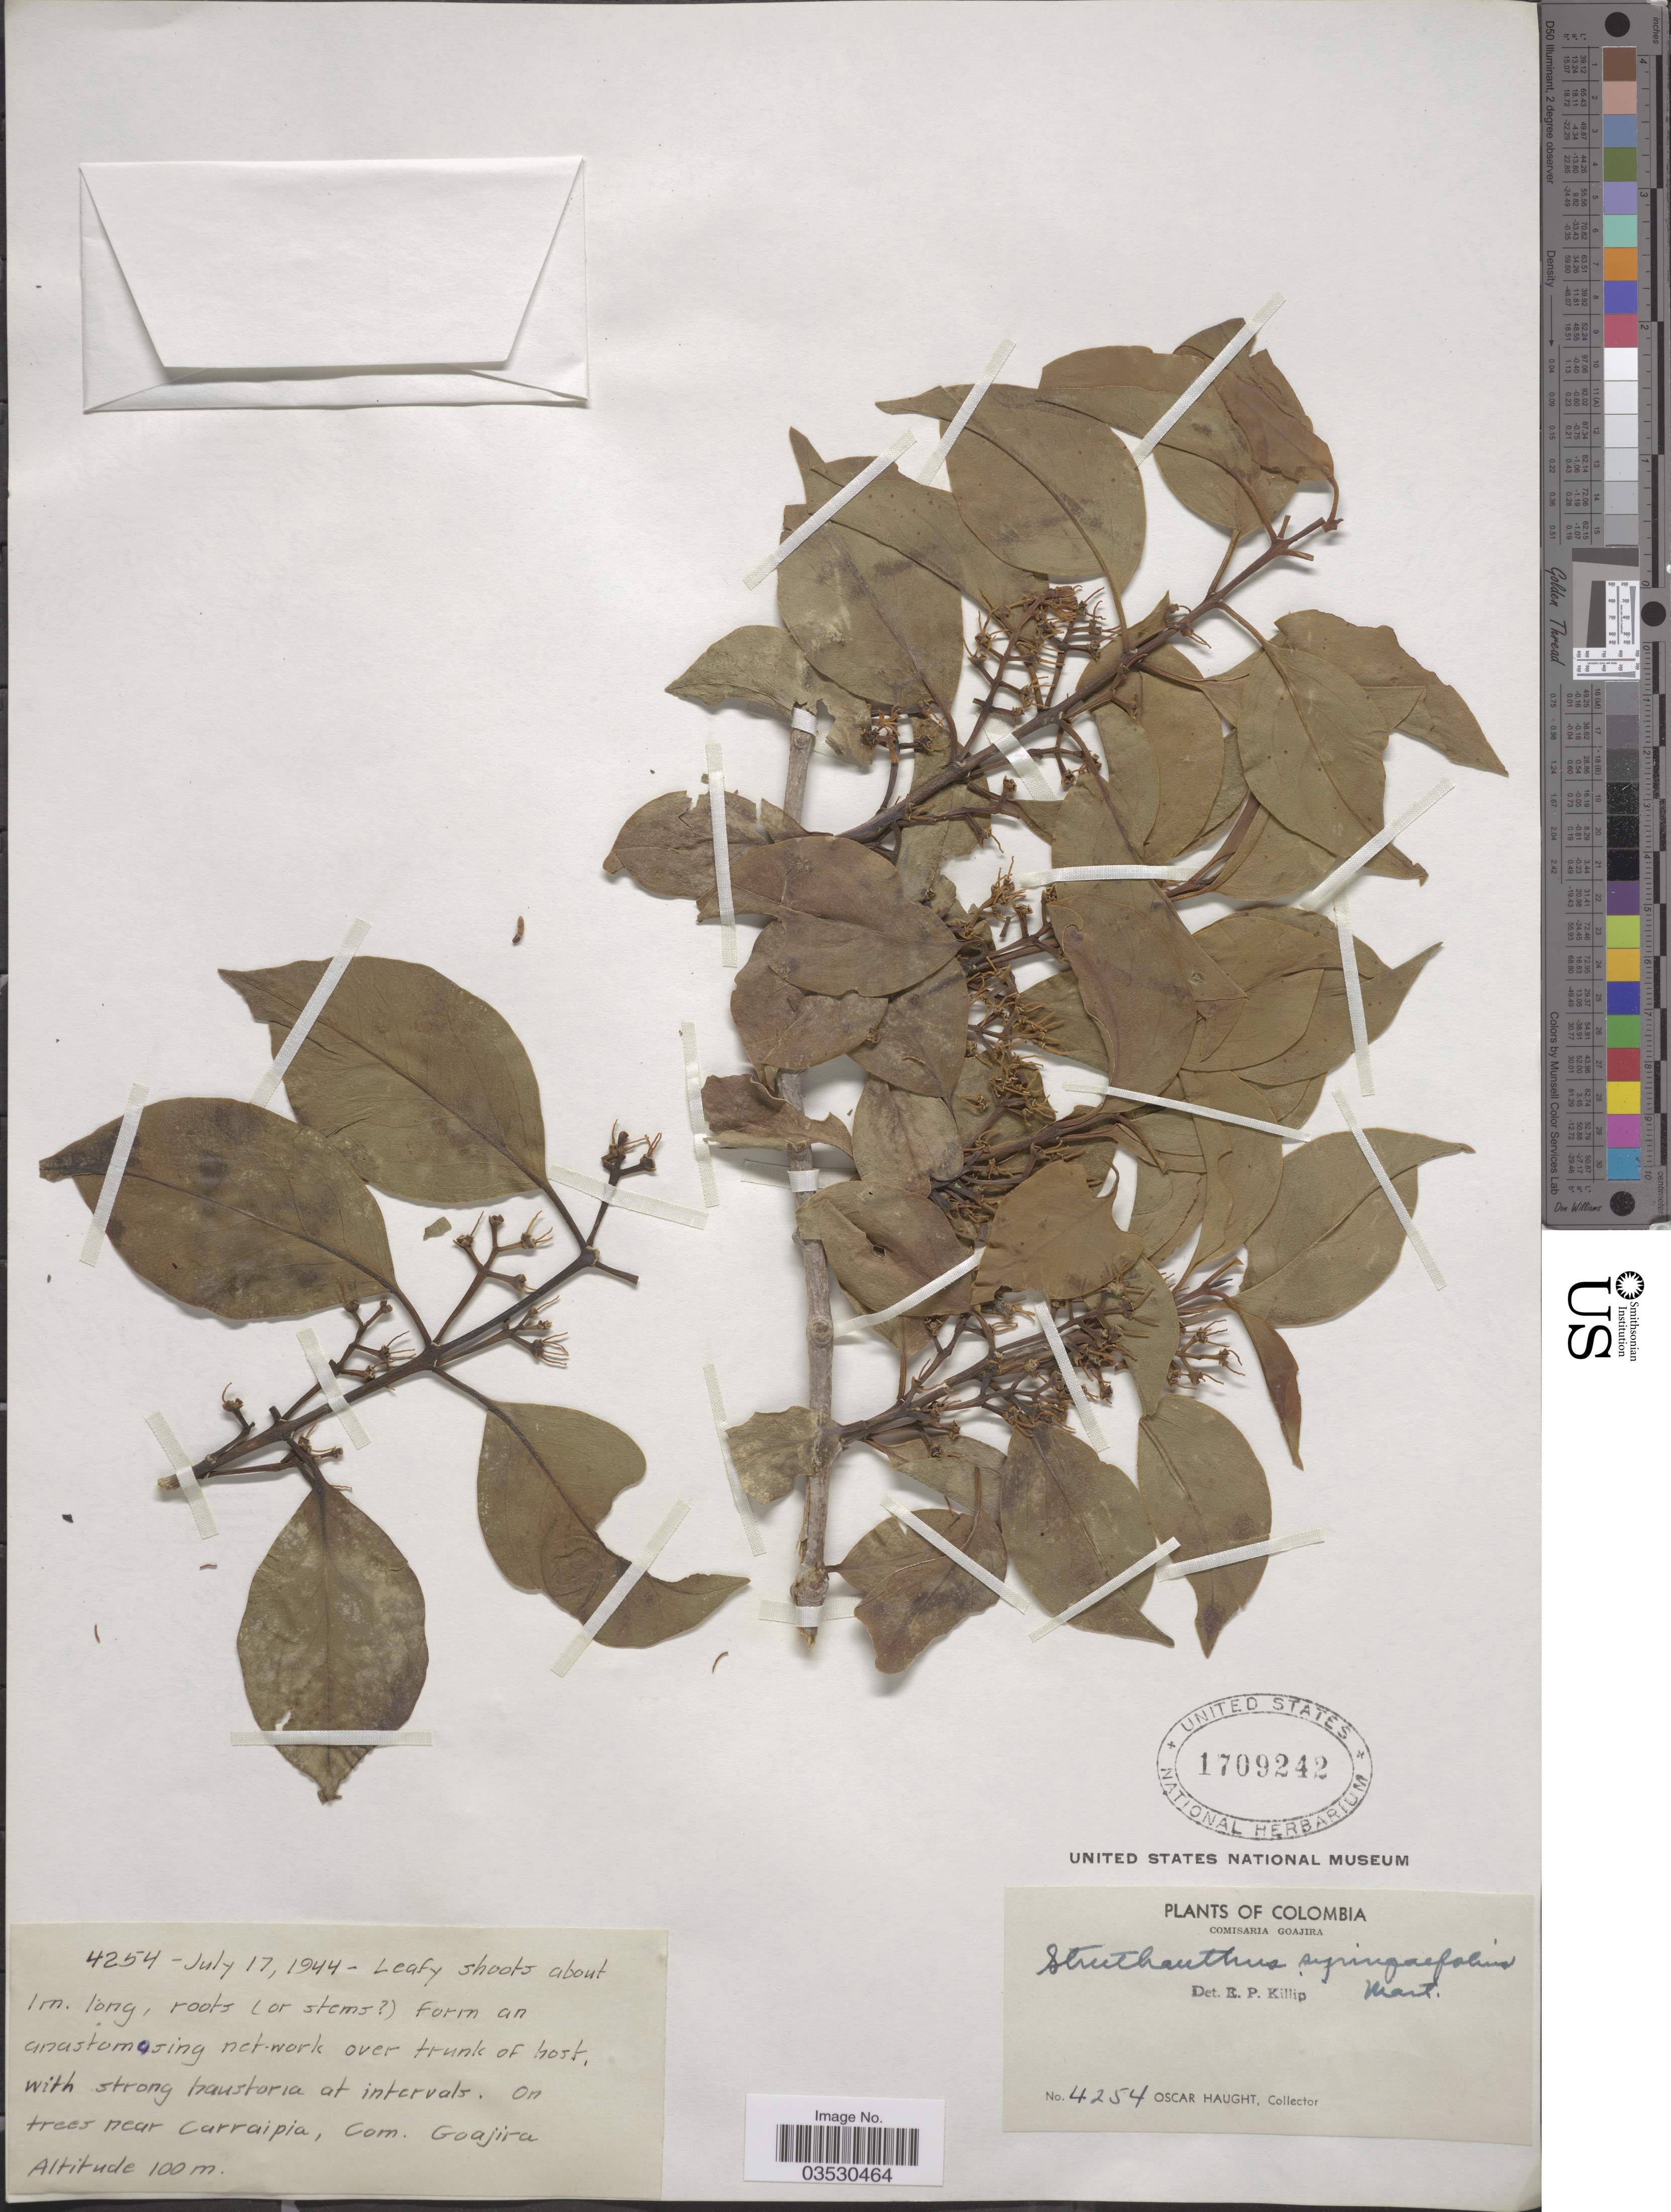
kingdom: Plantae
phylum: Tracheophyta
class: Magnoliopsida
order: Santalales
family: Loranthaceae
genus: Struthanthus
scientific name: Struthanthus syringifolius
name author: (Mart.) Mart.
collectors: O. Haught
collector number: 4254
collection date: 1944-07-17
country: Colombia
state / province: La Guajira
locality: Comisaria Goajira. Near Carraipia.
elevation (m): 100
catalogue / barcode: US 1709242